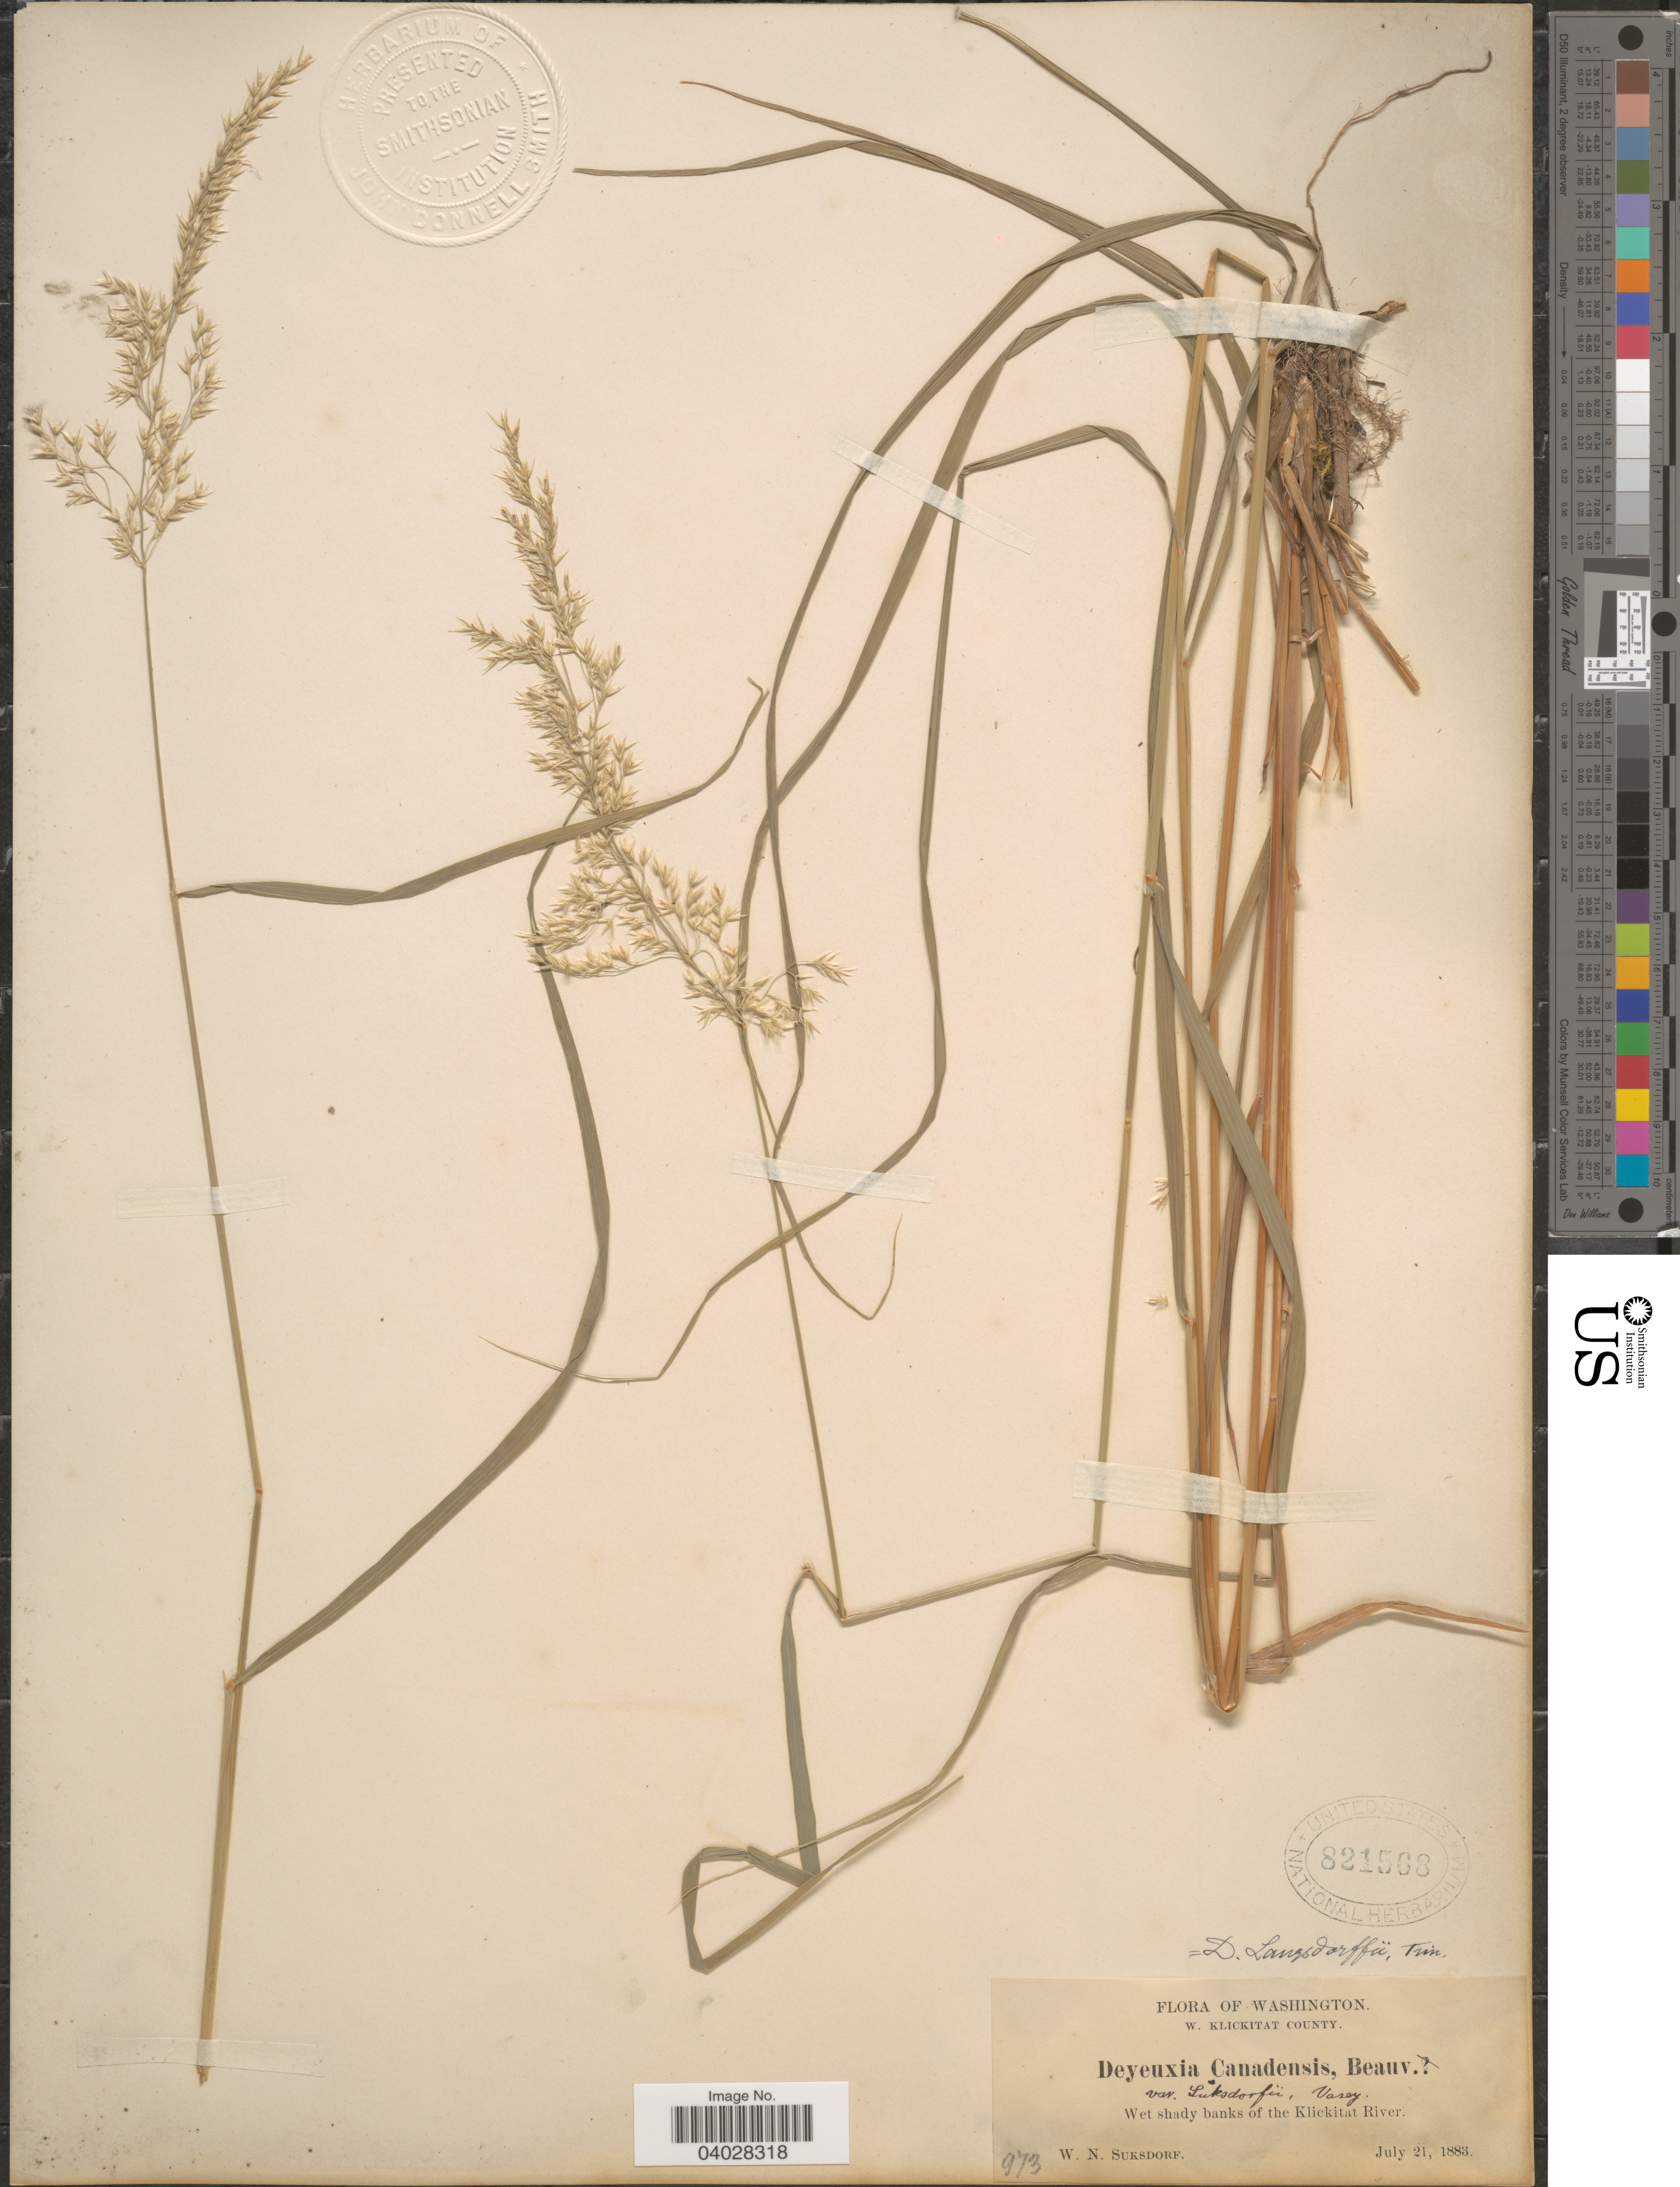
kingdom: Plantae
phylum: Tracheophyta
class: Liliopsida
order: Poales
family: Poaceae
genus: Calamagrostis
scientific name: Calamagrostis canadensis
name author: (Michx.) P. Beauv.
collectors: W. N. Suksdorf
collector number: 973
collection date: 1883-07-21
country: United States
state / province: Washington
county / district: Klickitat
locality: W. Klickitat County. Wet shady banks of the Klickitat River.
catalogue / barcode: US 821568